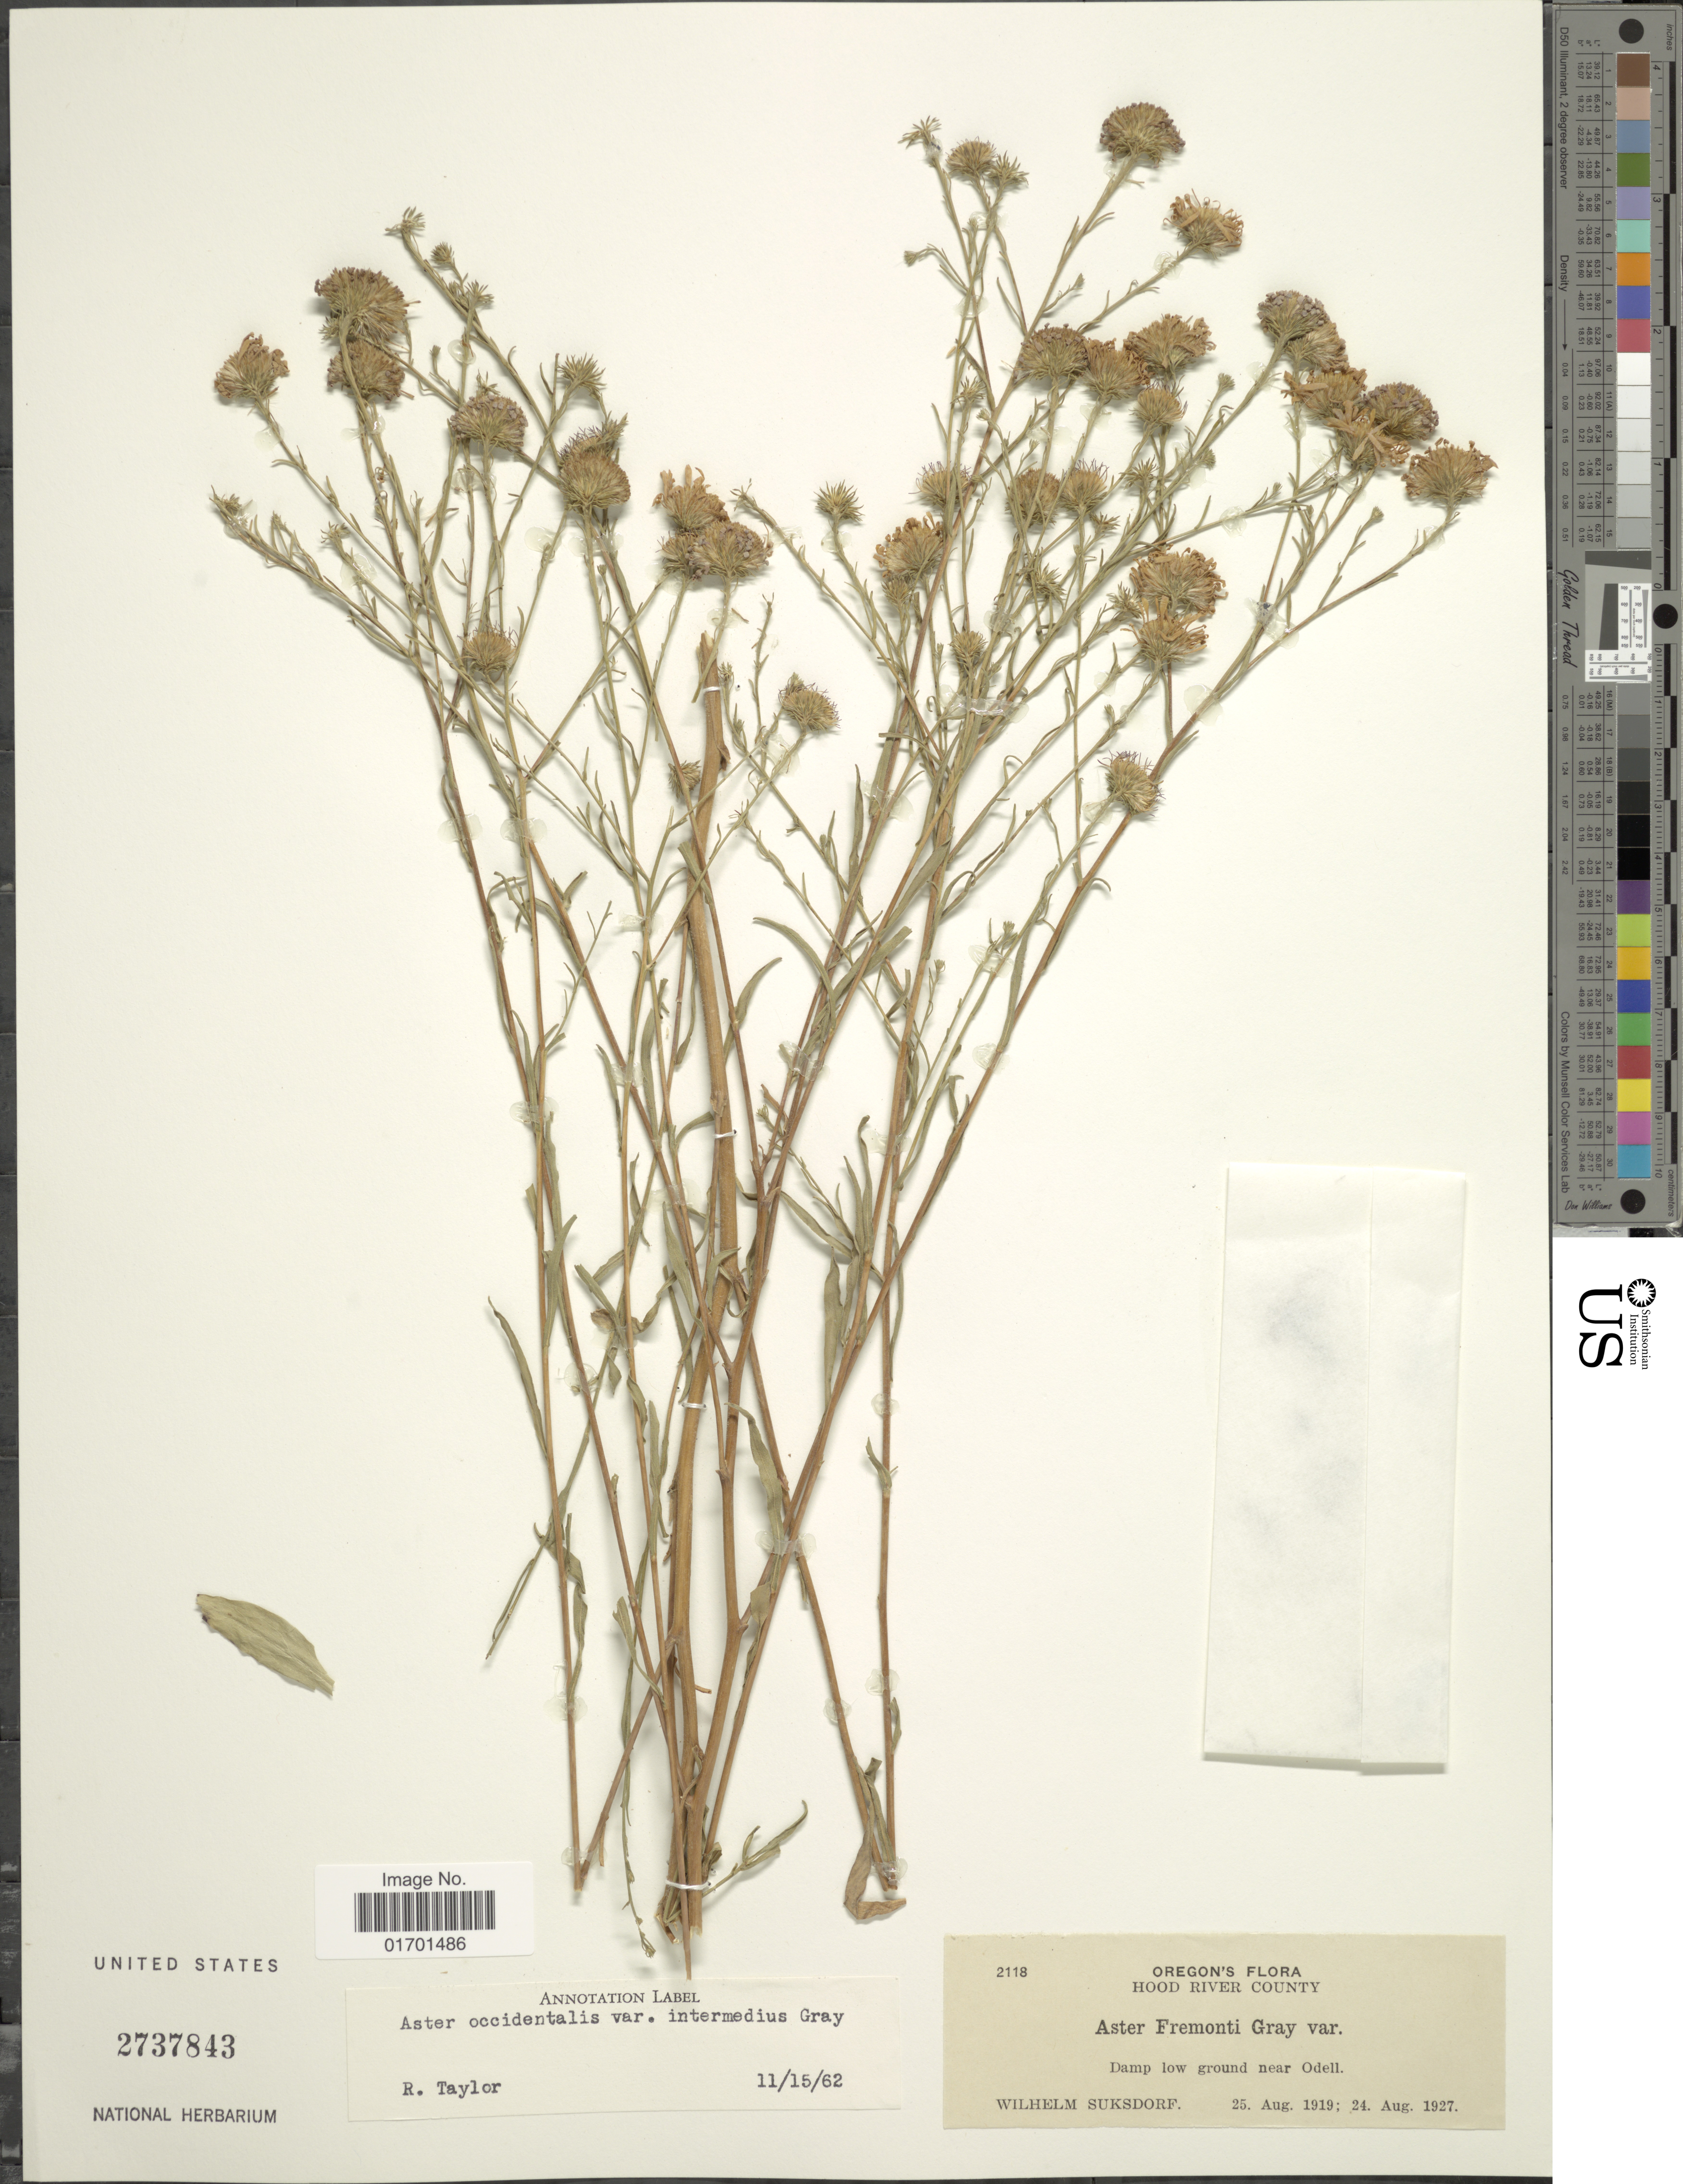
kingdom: Plantae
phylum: Tracheophyta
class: Magnoliopsida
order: Asterales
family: Asteraceae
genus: Symphyotrichum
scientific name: Symphyotrichum spathulatum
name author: (Lindl.) G.L. Nesom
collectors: W. N. Suksdorf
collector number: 2118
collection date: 1919-08-25/1927-08-24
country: United States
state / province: Oregon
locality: Hood River County, Damp low ground near Odell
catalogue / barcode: US 2737843